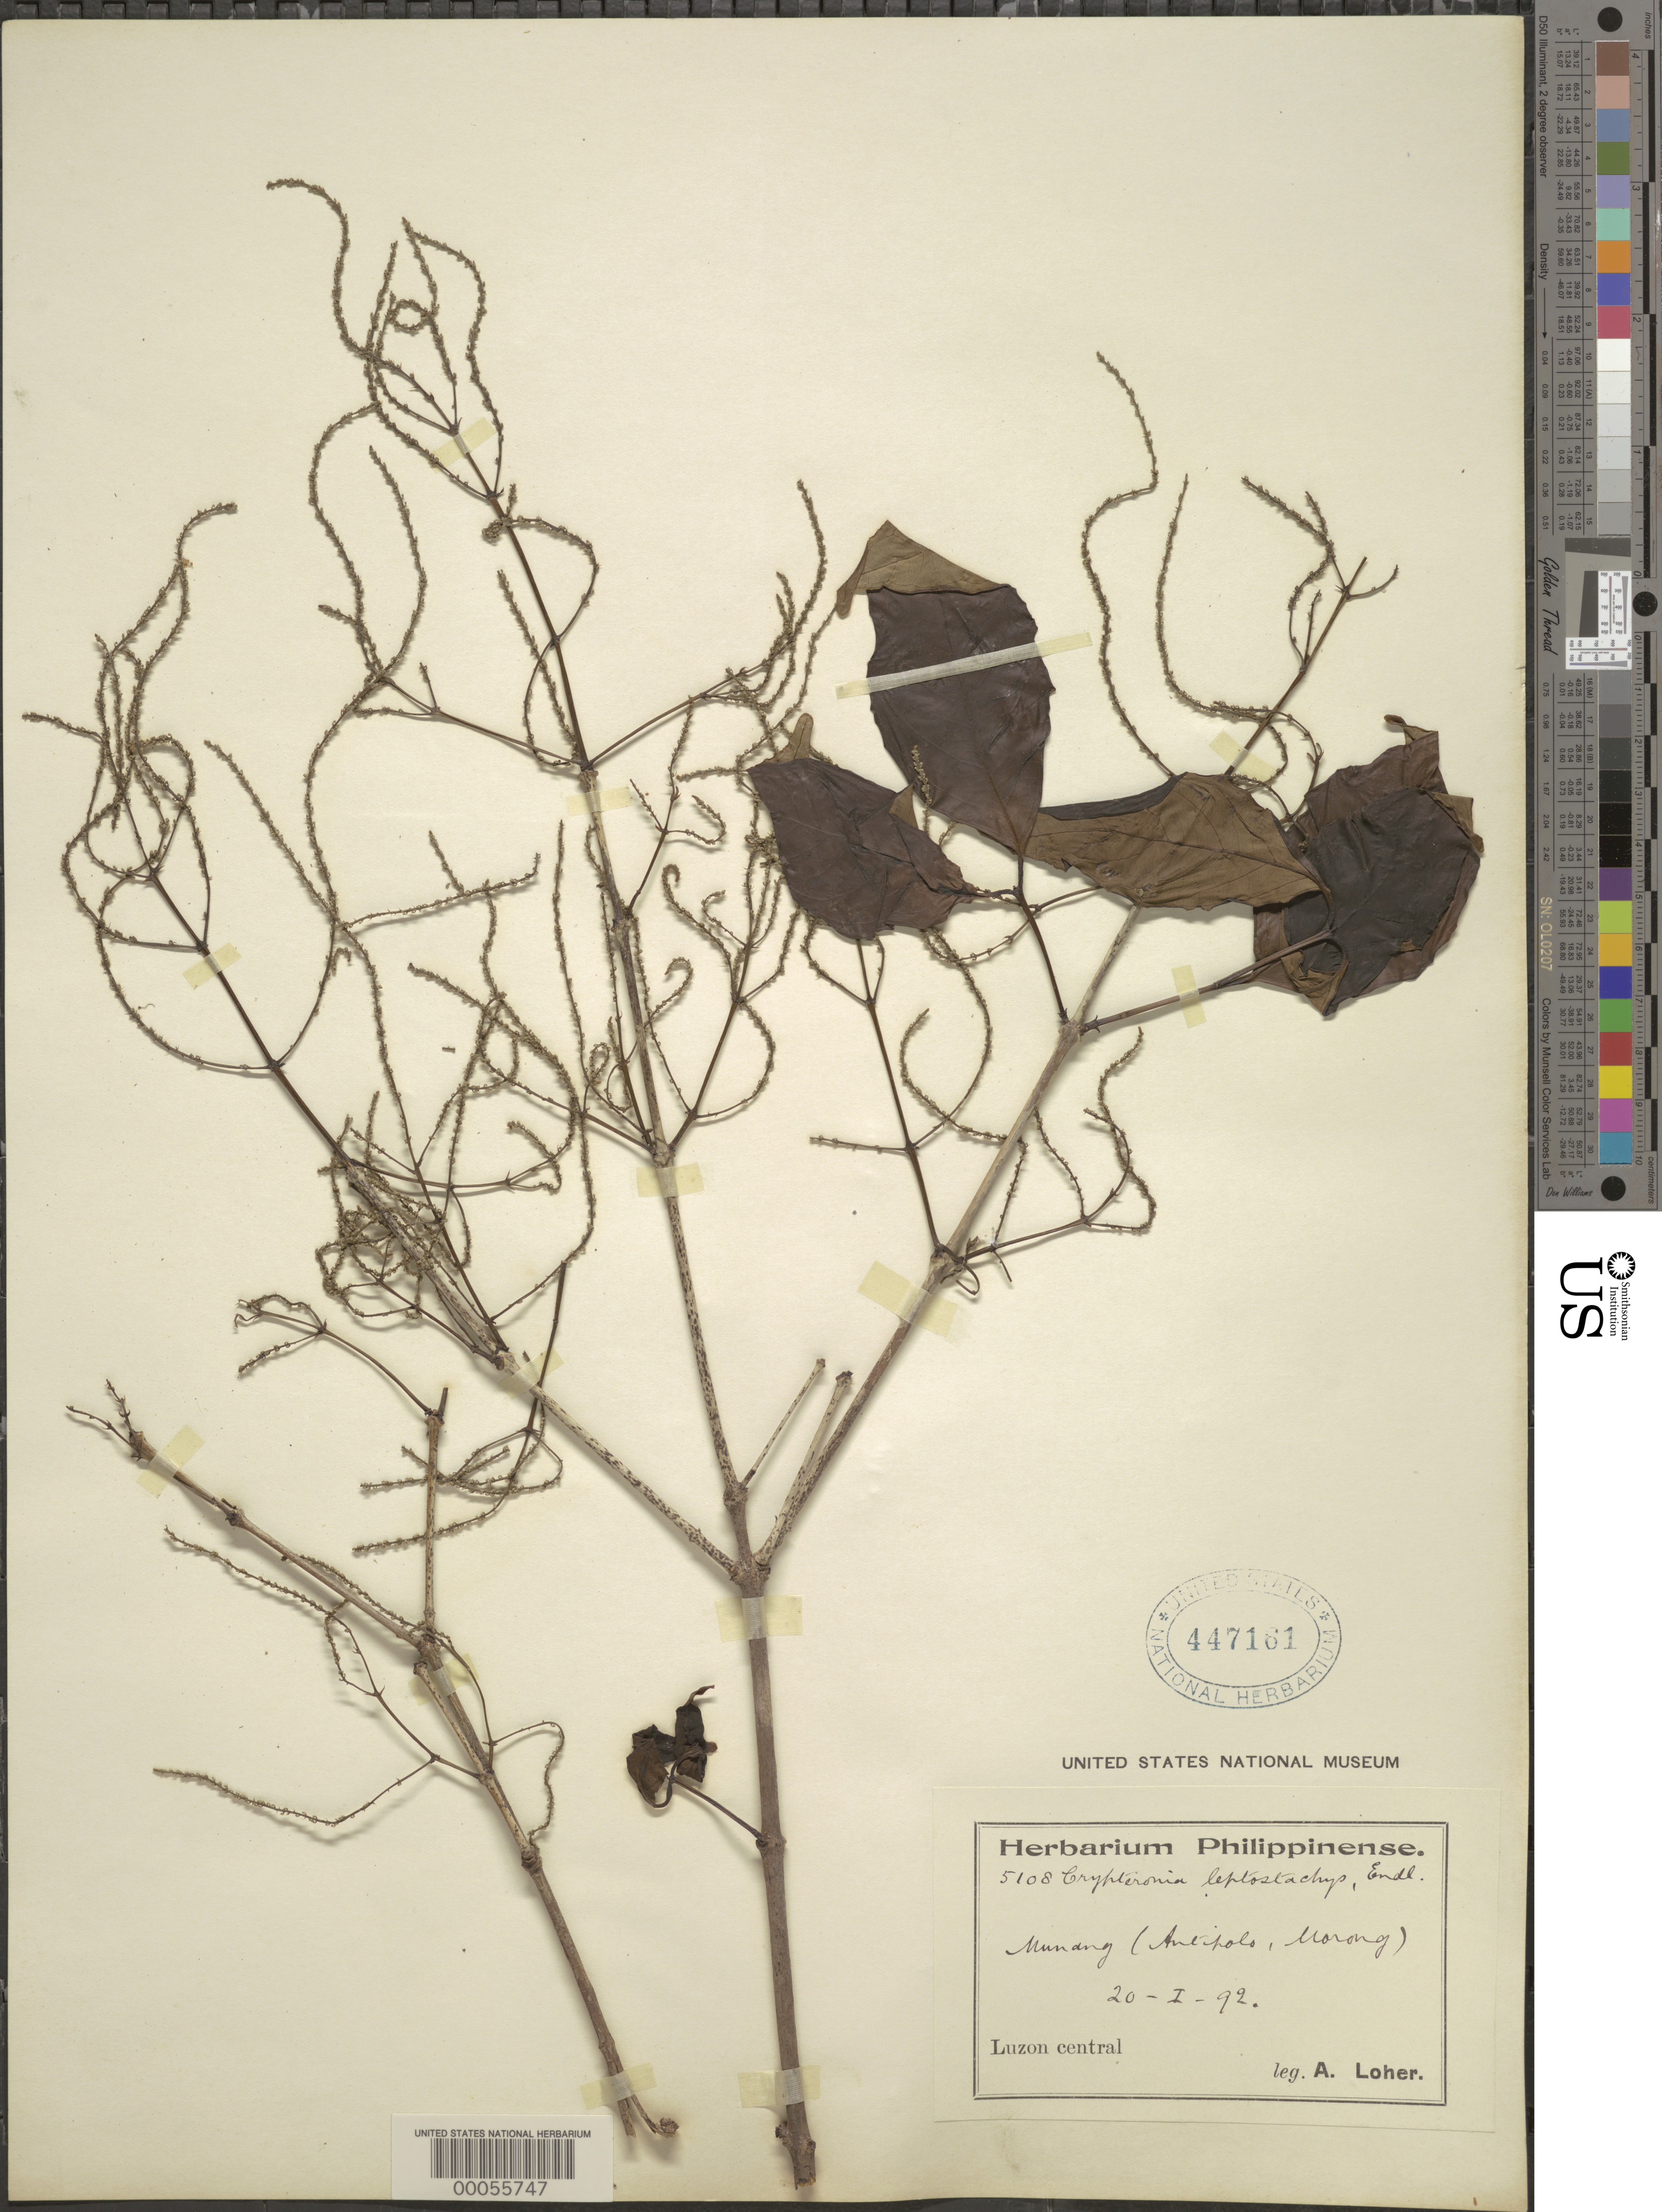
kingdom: Plantae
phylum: Tracheophyta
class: Magnoliopsida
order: Myrtales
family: Crypteroniaceae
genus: Crypteronia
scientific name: Crypteronia leptostachys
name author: Endl.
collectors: A. Loher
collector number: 5108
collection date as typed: Transcribed d/m/y: 20/1/92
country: Philippines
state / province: Central Luzon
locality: Munang (Antipolo, Morong).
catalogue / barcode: US 447161